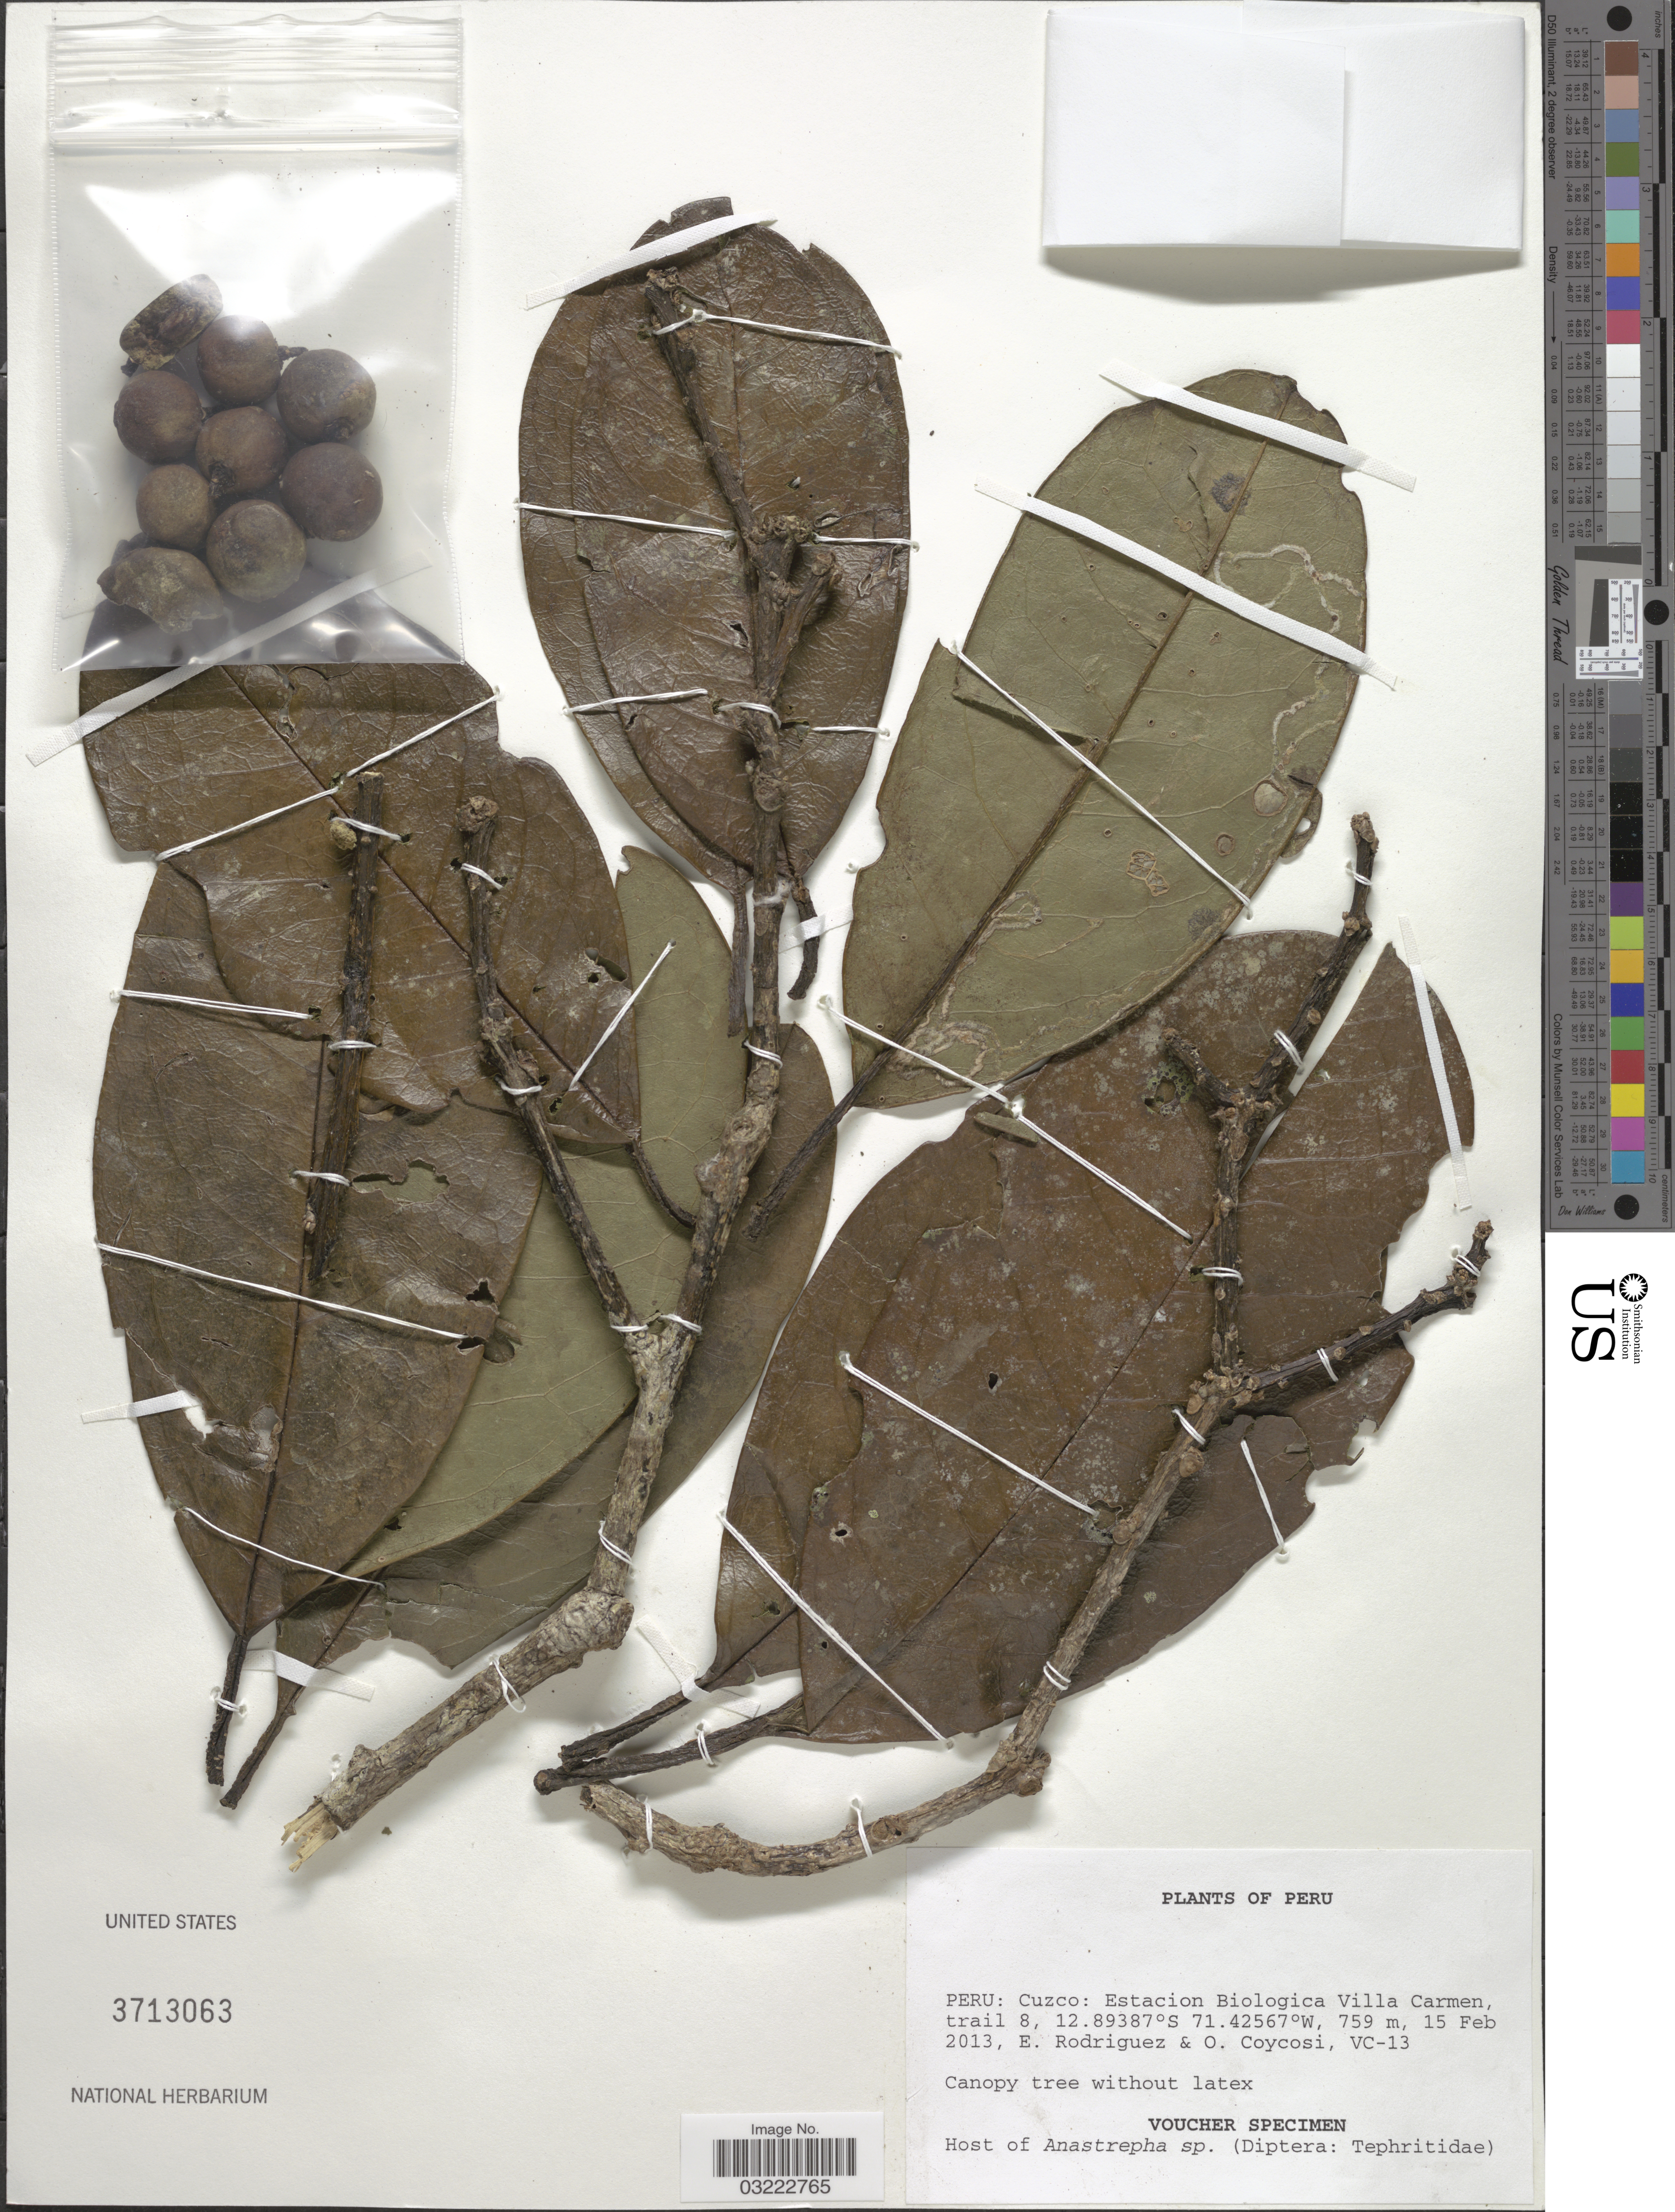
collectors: E. Rodriguez & O. Coycosi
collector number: VC-13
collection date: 2013-02-15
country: Peru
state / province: Cusco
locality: Cuzco: Estacion Biologica Villa Carmen, trail 8.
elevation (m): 759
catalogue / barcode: US 3713063